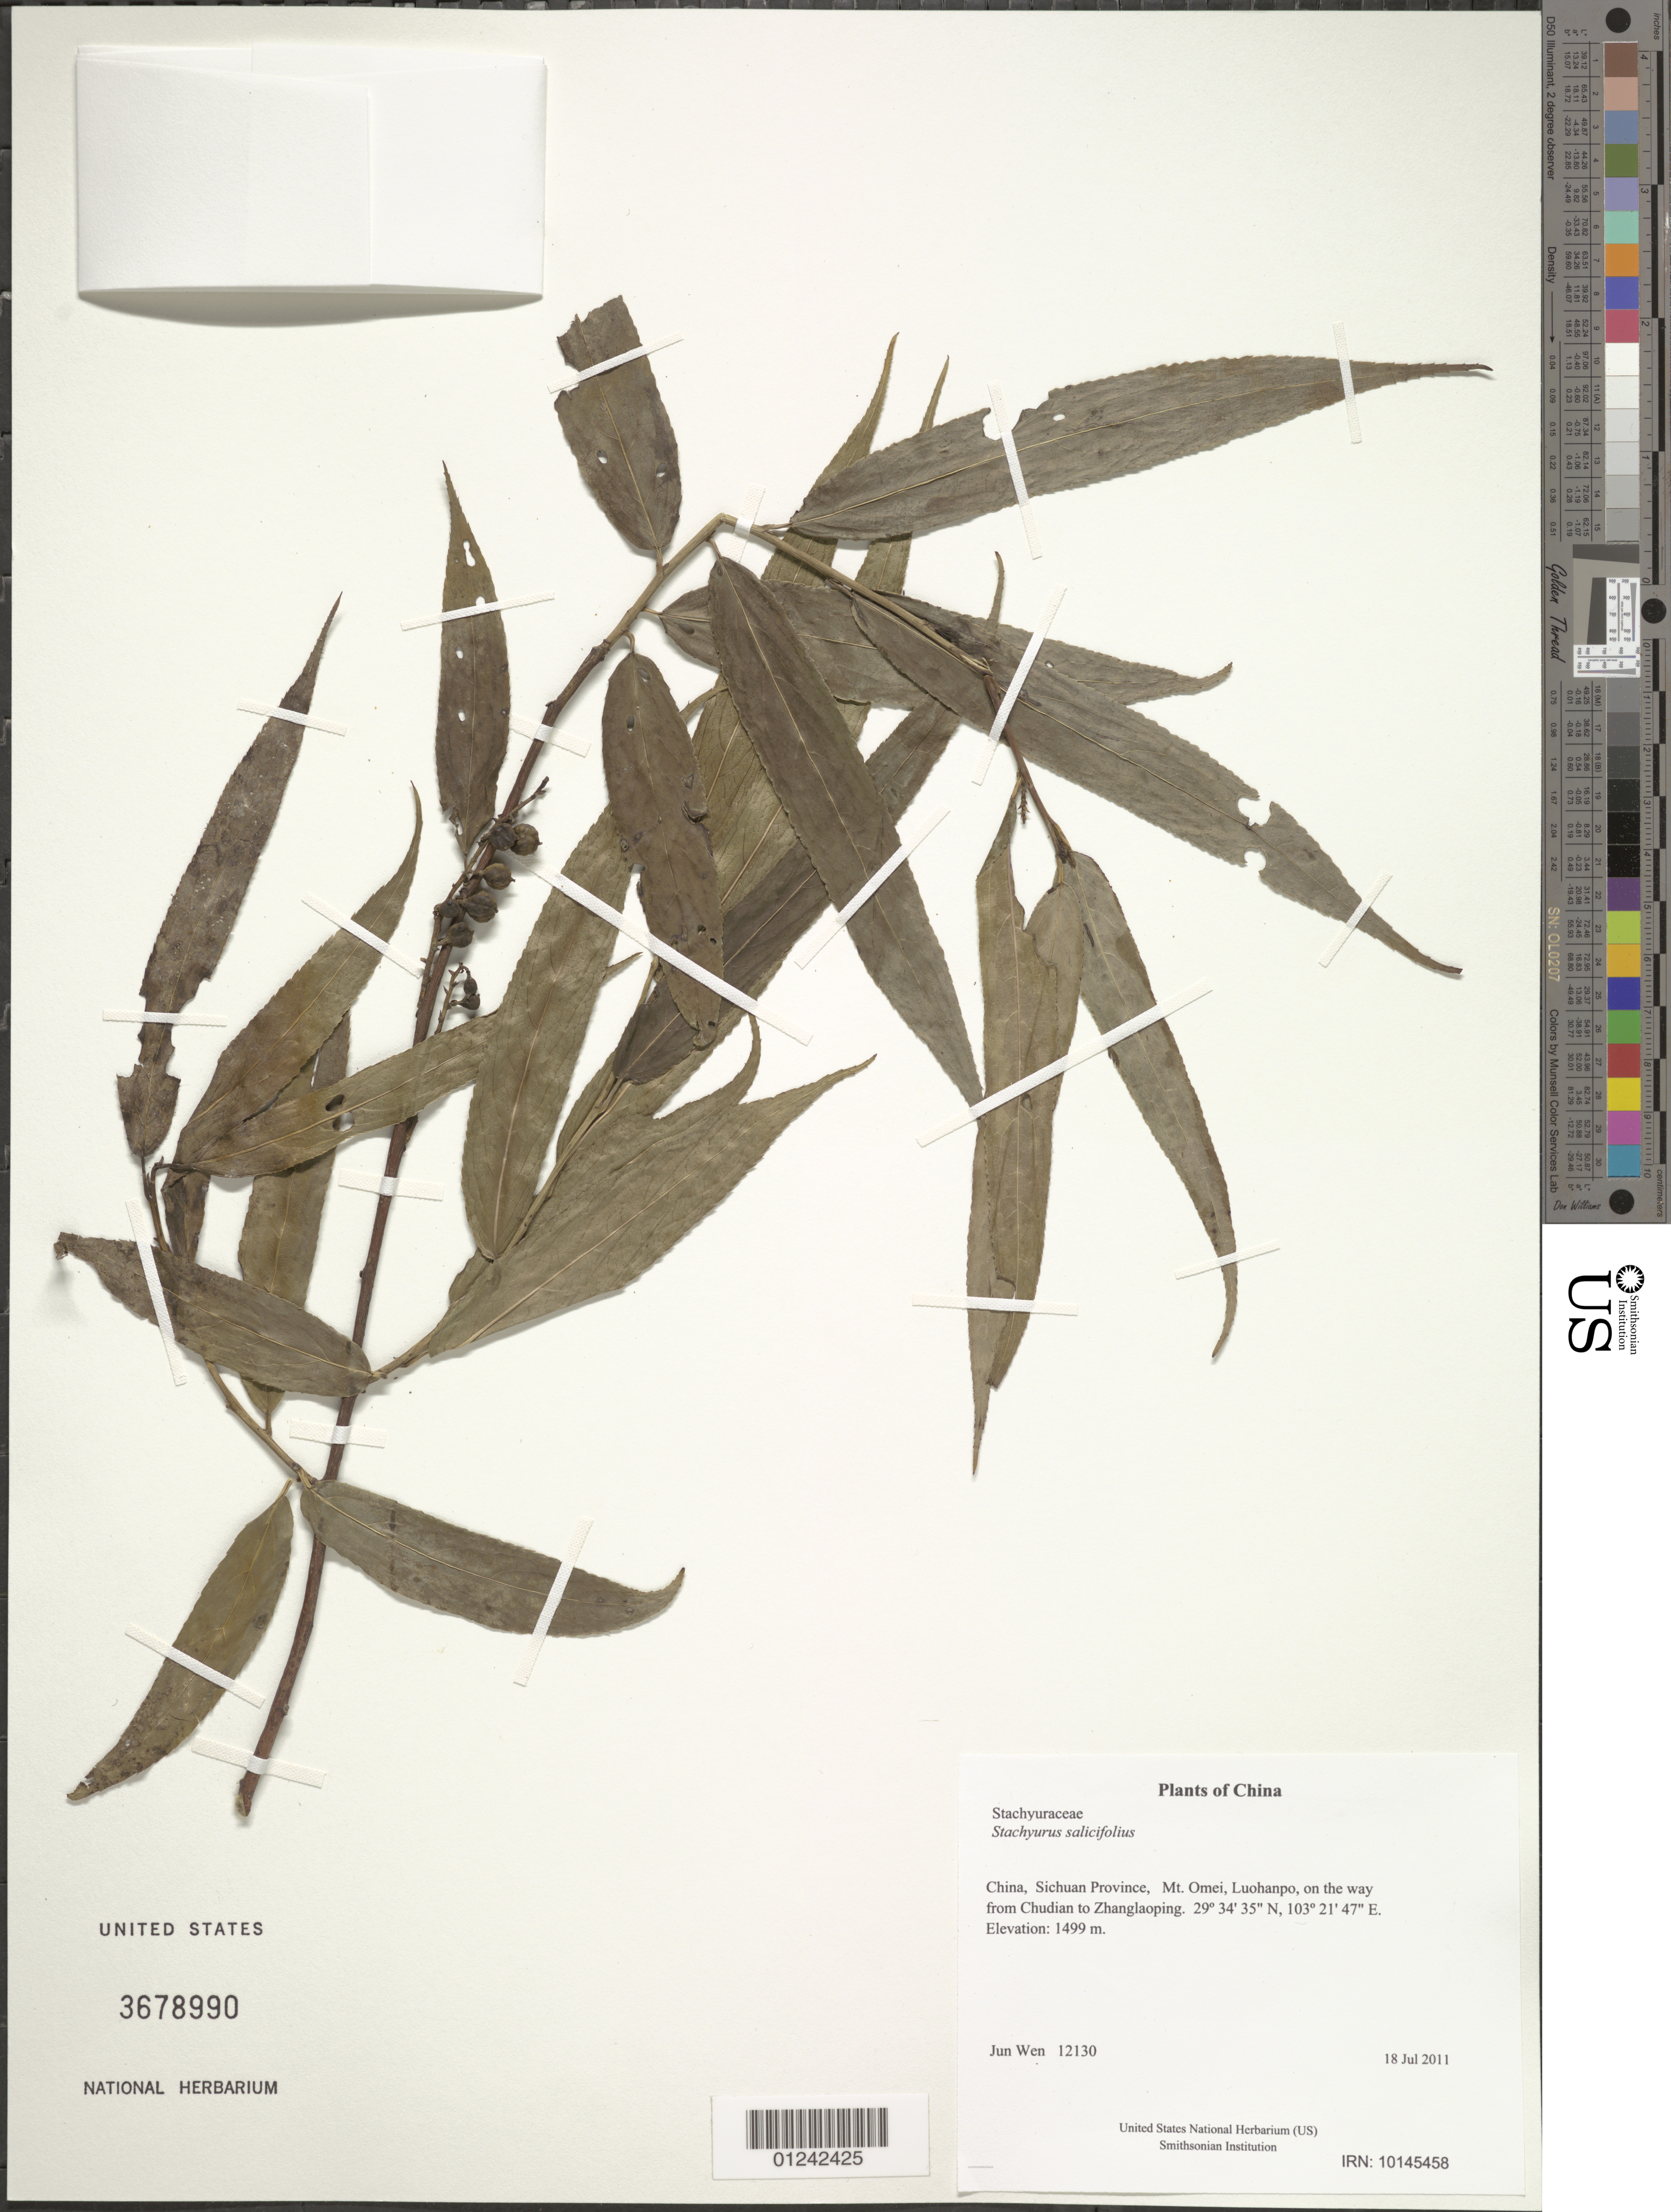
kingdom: Plantae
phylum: Tracheophyta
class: Magnoliopsida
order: Crossosomatales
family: Stachyuraceae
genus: Stachyurus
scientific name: Stachyurus salicifolius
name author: Franch.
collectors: J. Wen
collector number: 12130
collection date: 2011-07-18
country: China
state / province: Sichuan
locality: Mt. Omei, Luohanpo, on the way from Chudian to Zhanglaoping.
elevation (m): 1499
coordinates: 29 34 34.6 N, 103 21 46.8 E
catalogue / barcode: US 3678990